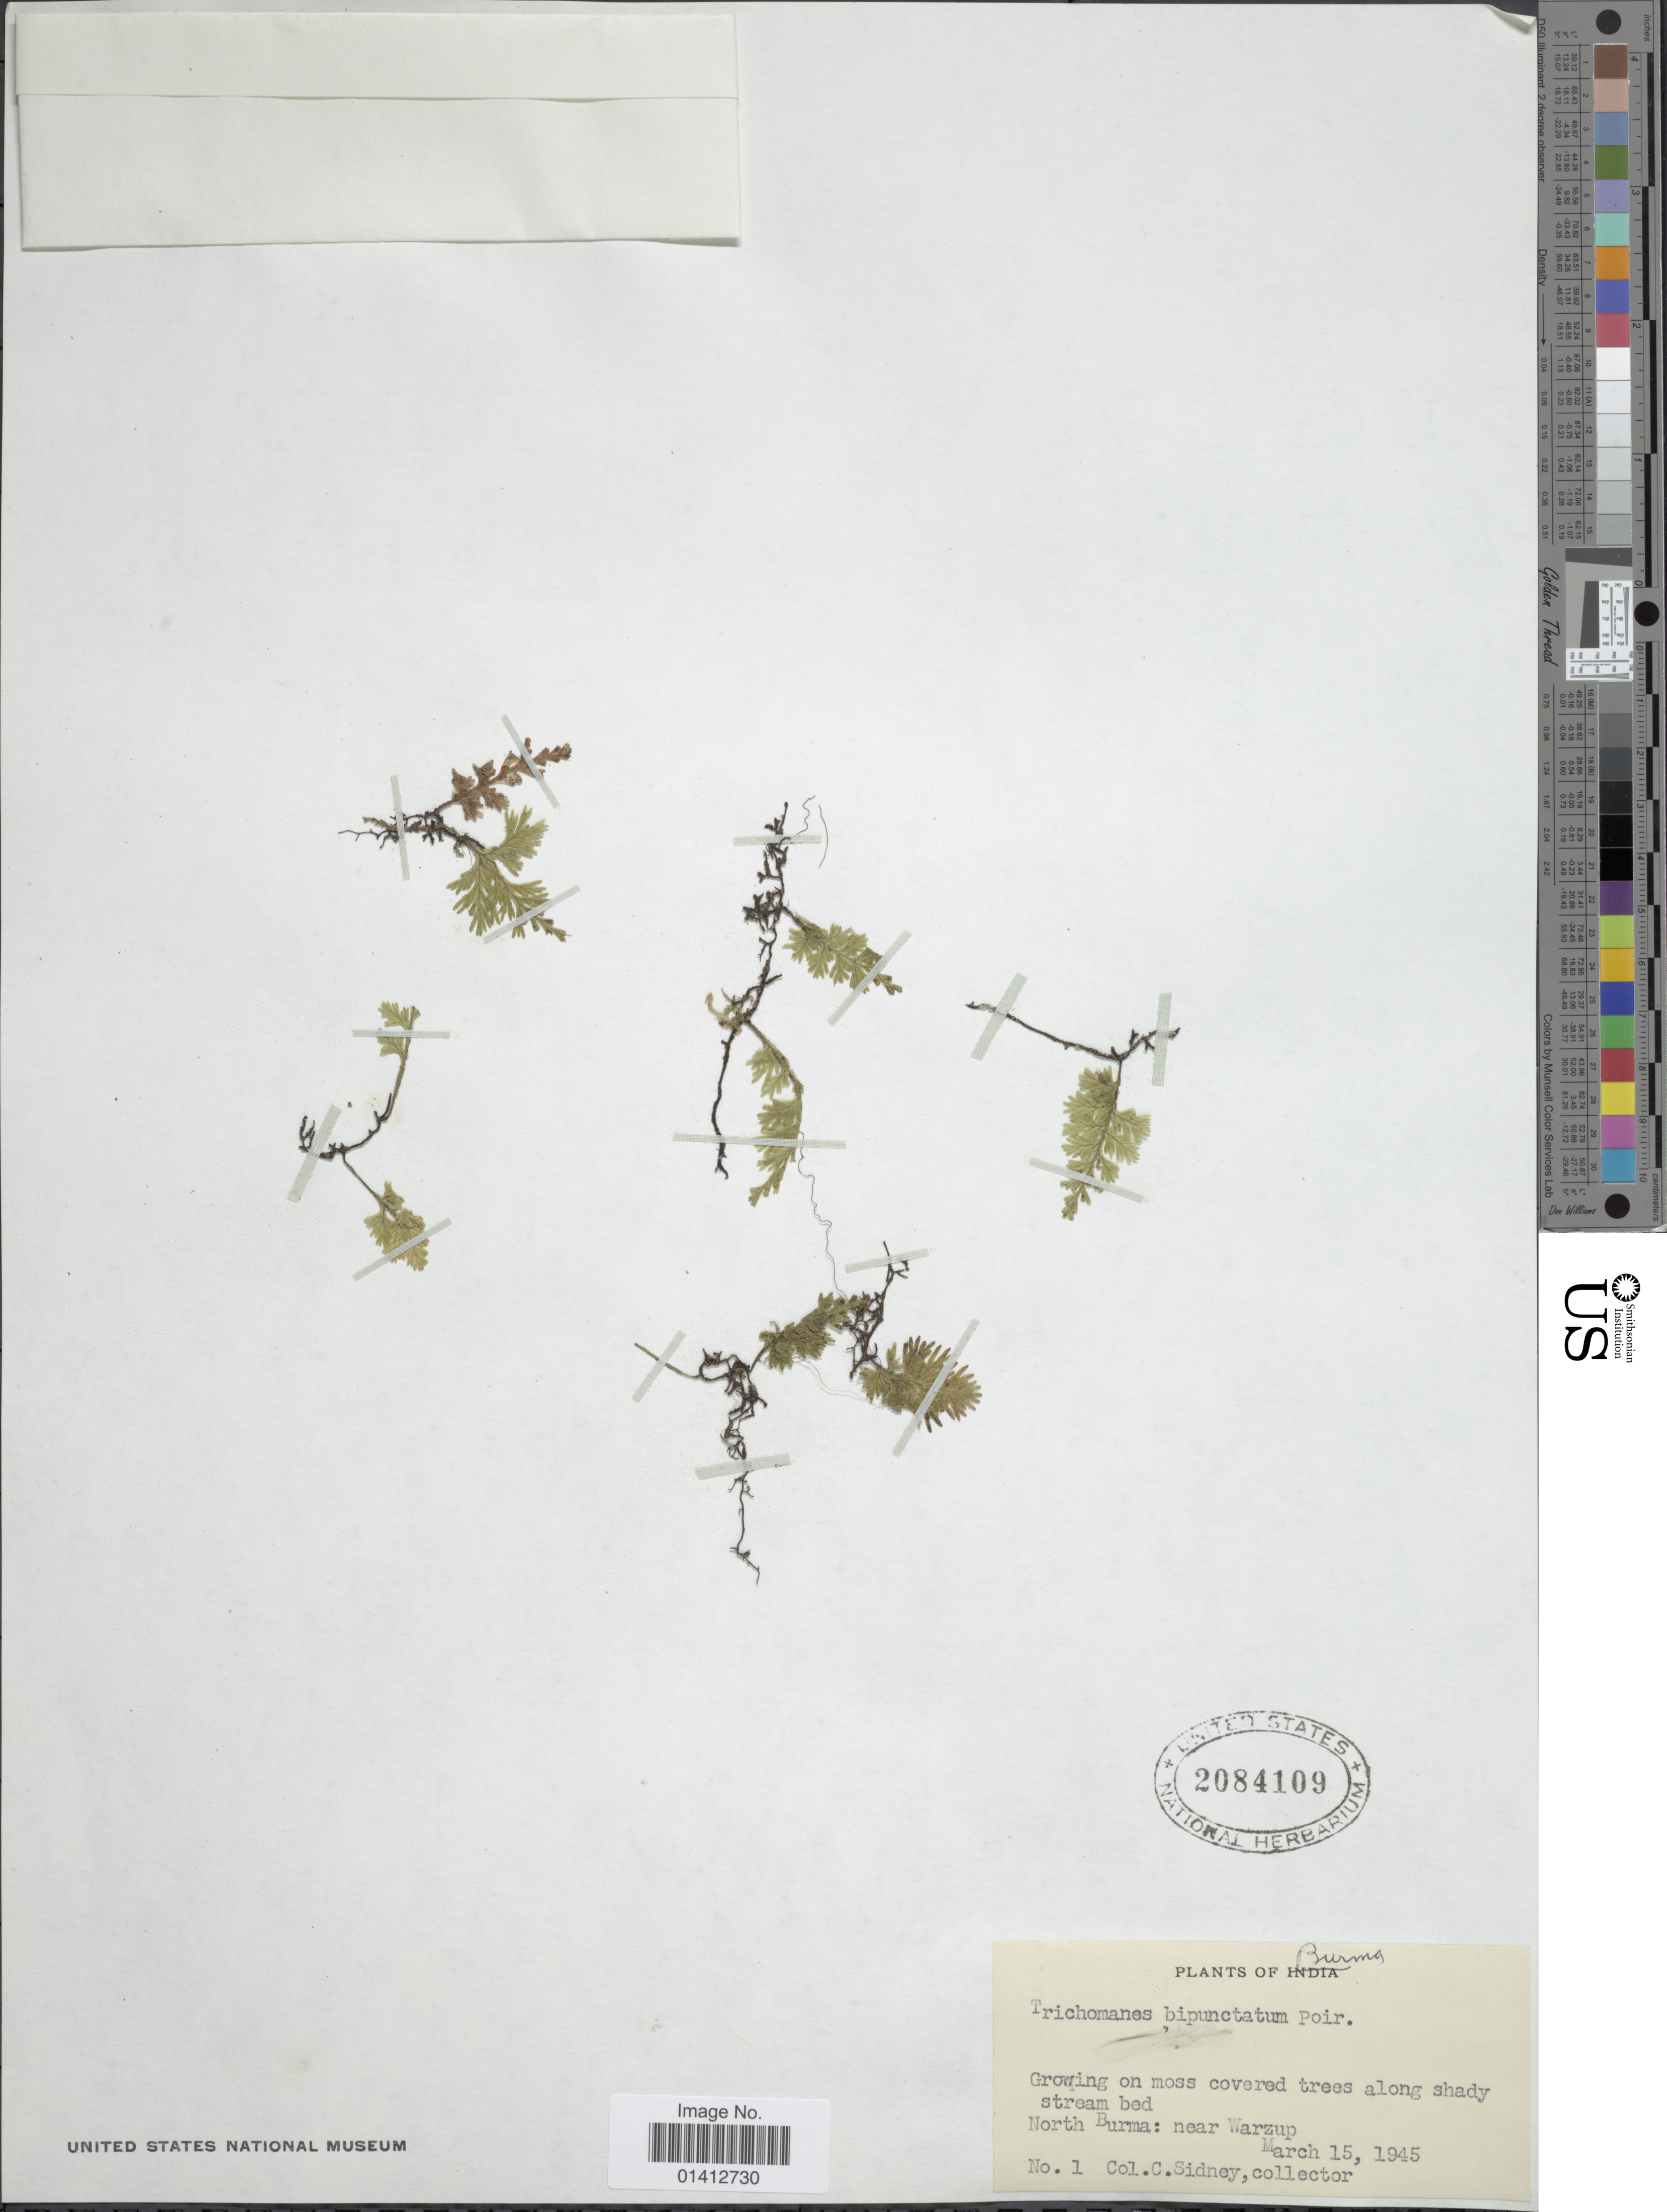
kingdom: Plantae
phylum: Tracheophyta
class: Polypodiopsida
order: Hymenophyllales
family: Hymenophyllaceae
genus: Crepidomanes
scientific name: Crepidomanes bipunctatum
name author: (Poir.) Copel.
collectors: C. Sidney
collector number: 1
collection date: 1945-03-15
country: Myanmar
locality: Burma, North Burma: near Warzup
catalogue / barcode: US 2084109